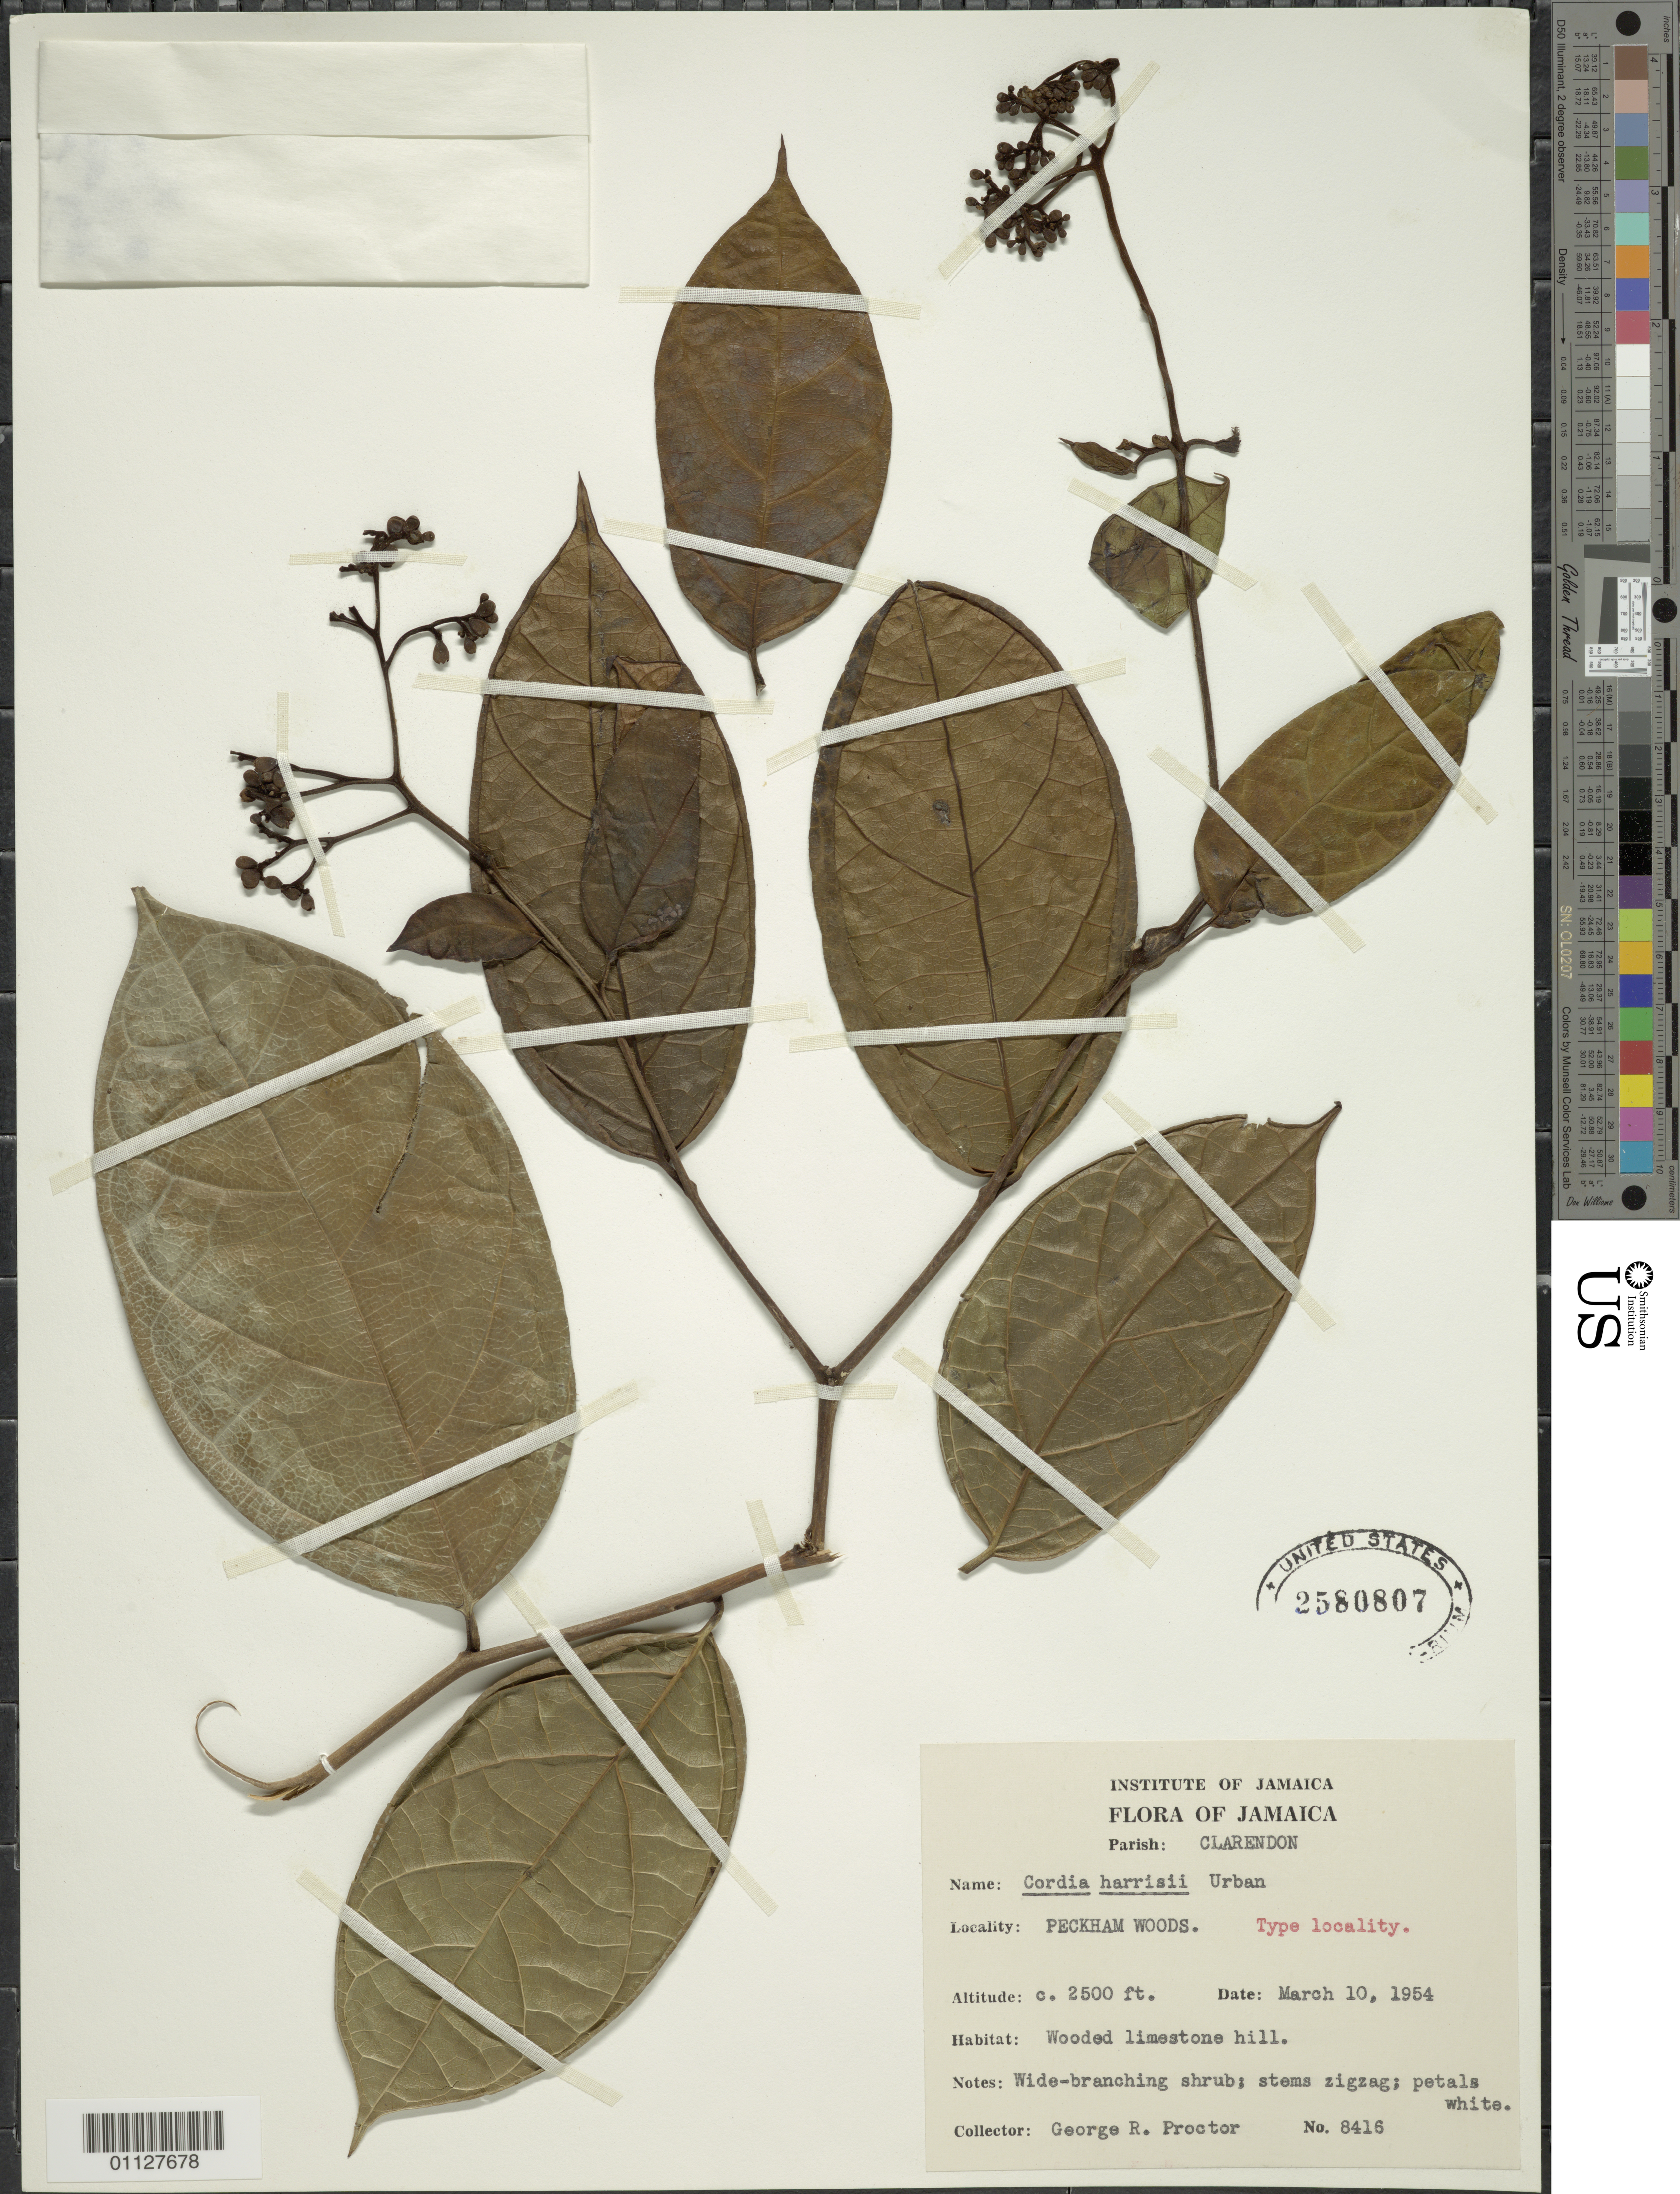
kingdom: Plantae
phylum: Tracheophyta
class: Magnoliopsida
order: Boraginales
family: Cordiaceae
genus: Cordia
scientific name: Cordia harrisii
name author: Urb.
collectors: G. R. Proctor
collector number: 8416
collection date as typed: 10 Mar 1954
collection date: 1954-03-10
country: Jamaica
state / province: Clarendon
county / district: Peckham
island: Jamaica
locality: Peckham Woods. Wooded limestone hill.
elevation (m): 762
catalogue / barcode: US 2580807